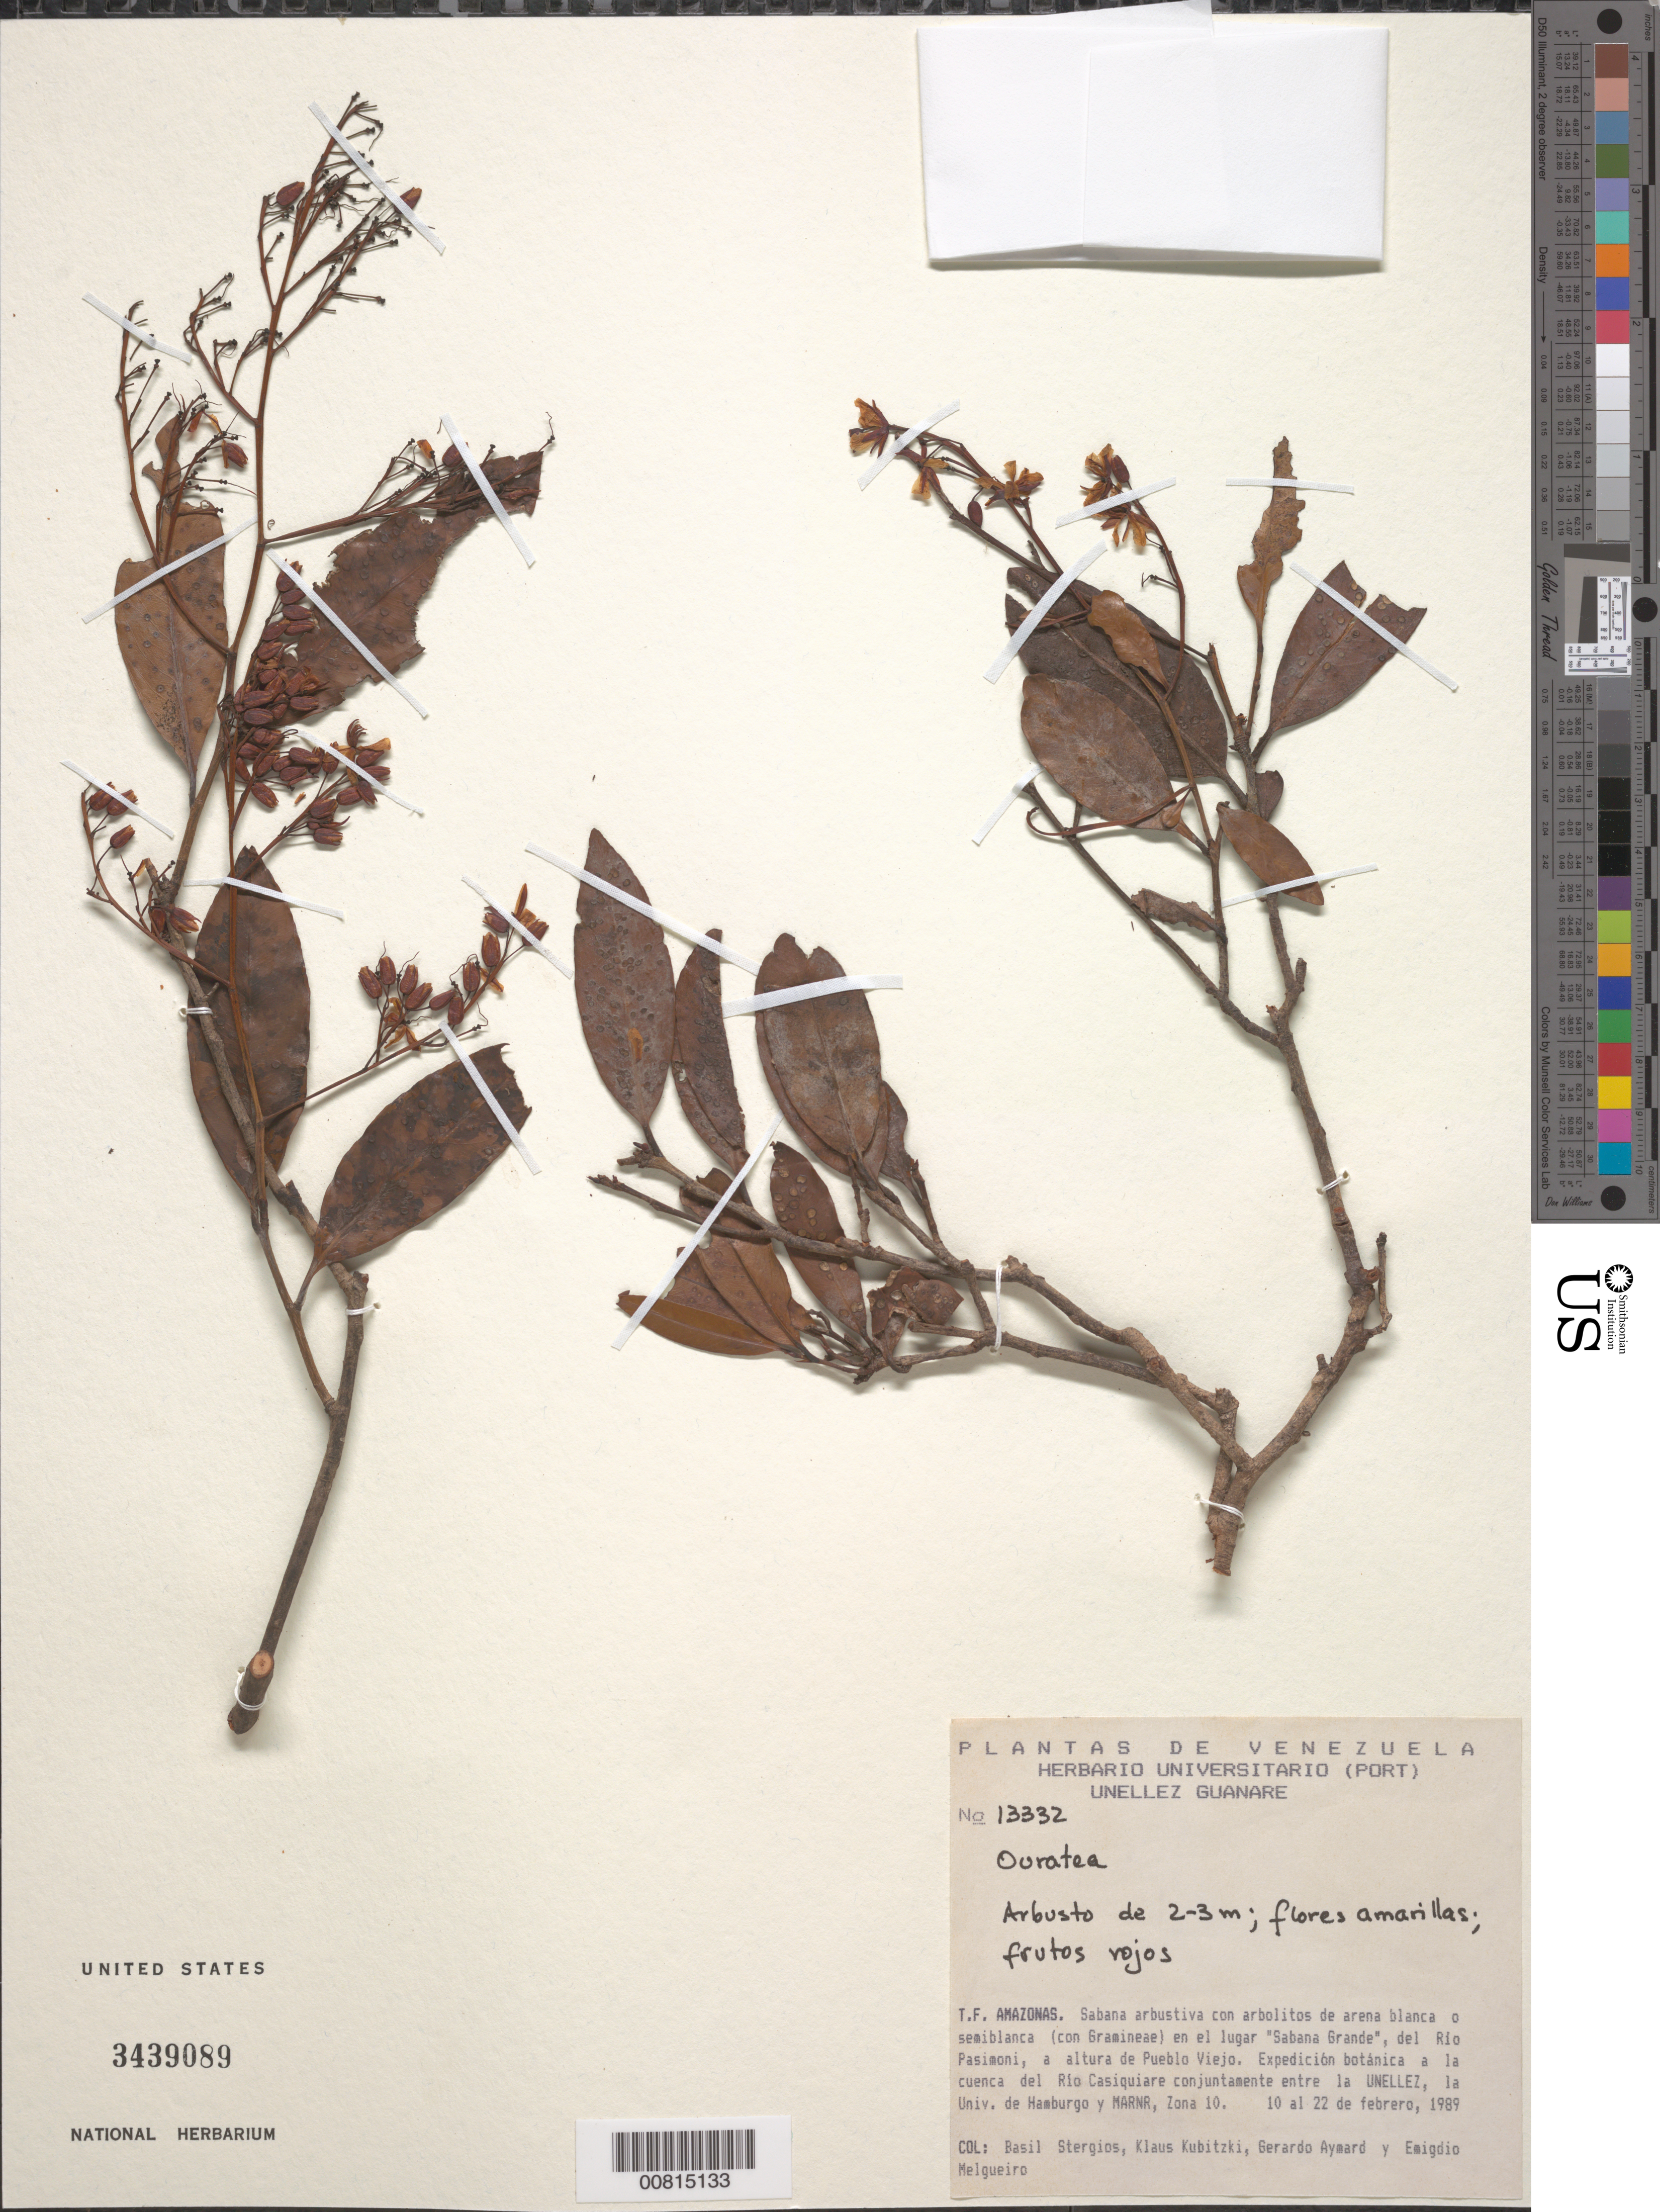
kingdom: Plantae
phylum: Tracheophyta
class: Magnoliopsida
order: Malpighiales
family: Ochnaceae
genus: Ouratea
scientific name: Ouratea sp.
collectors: B. G. Stergios, K. Kubitzki, G. A. Aymard & E. Melgueiro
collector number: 13332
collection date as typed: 10-Feb-89 to 22-Feb-89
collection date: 1989-02-10/1989-02-22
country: Venezuela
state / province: Amazonas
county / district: Río Negro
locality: Río Casiquiare, "Sabana Grande", Río Pasimoni, a altura de Pueblo Viejo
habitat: Sabana arbustiva con aroblitos de arena blanca o semiblanca (con Gramineae) en el luga sabana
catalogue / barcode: US 3439089